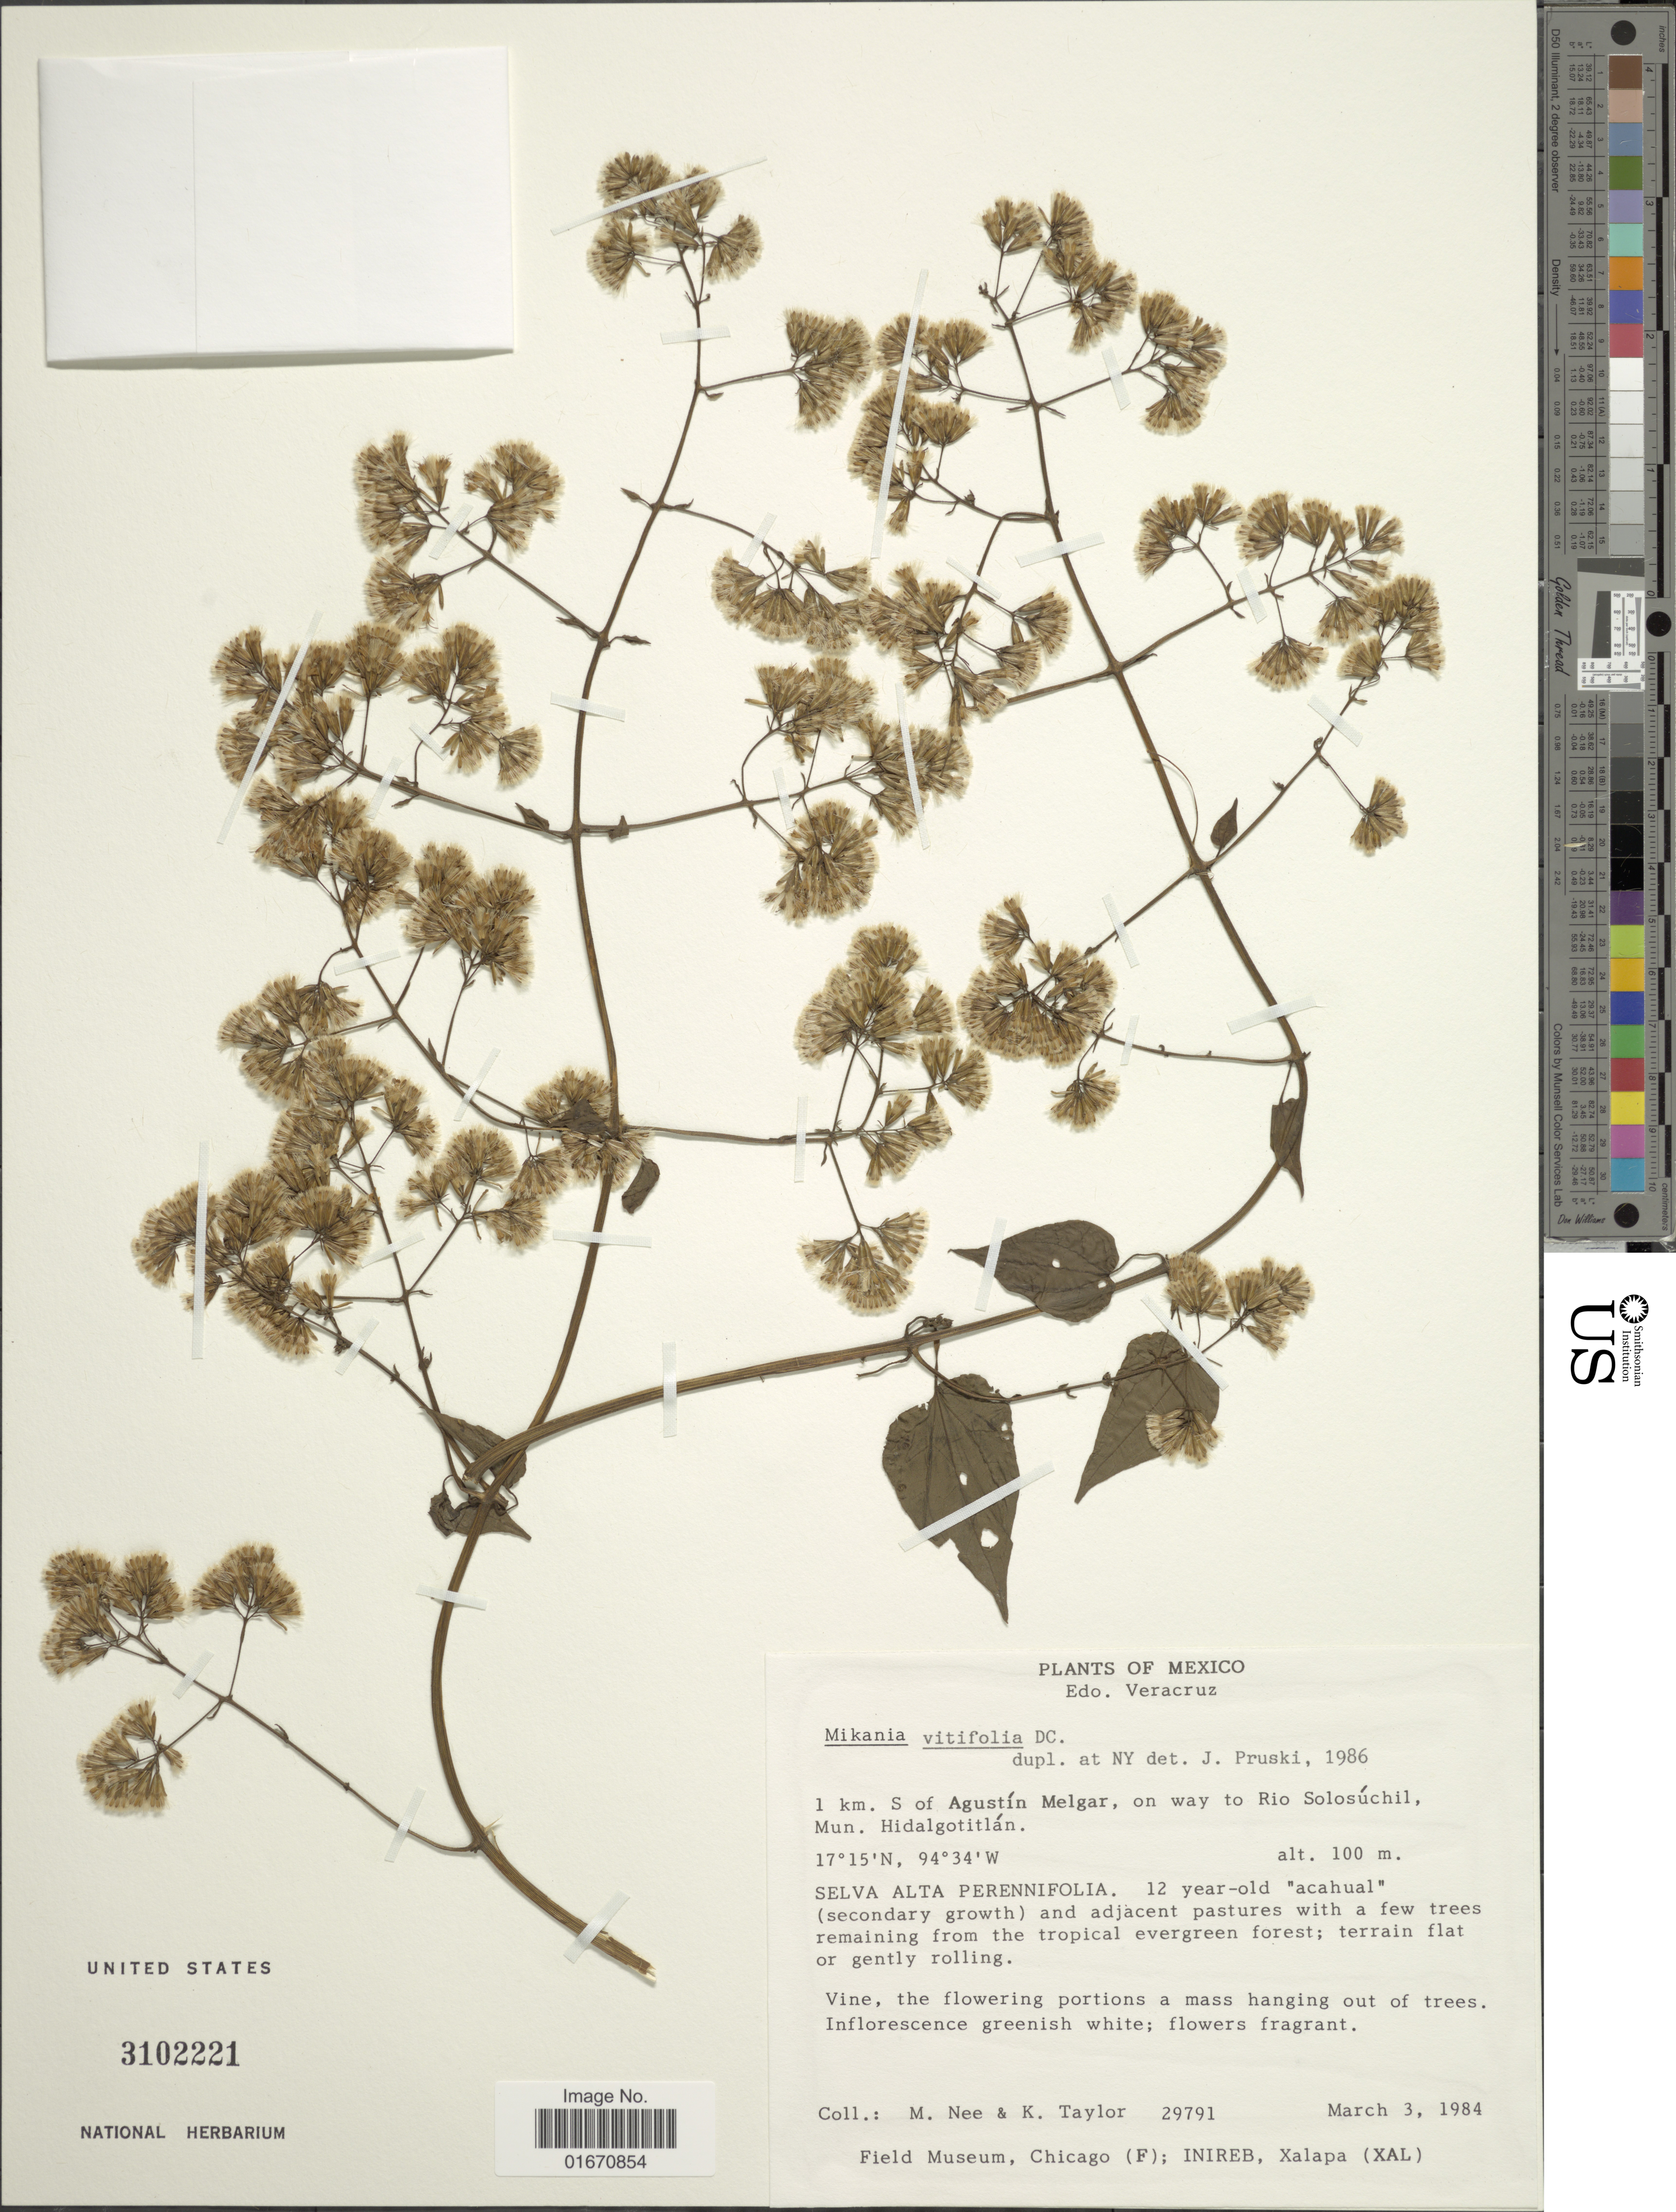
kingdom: Plantae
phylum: Tracheophyta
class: Magnoliopsida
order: Asterales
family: Asteraceae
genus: Mikania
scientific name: Mikania vitifolia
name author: DC.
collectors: M. Nee & K. Taylor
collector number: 29791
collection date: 1984-03-03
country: Mexico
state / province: Veracruz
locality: Edo. Veracruz, 1 km S of Agustin Melgar, on way to Rio Solosuchil, Mun. Hidalgotitlan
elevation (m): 100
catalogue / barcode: US 310221